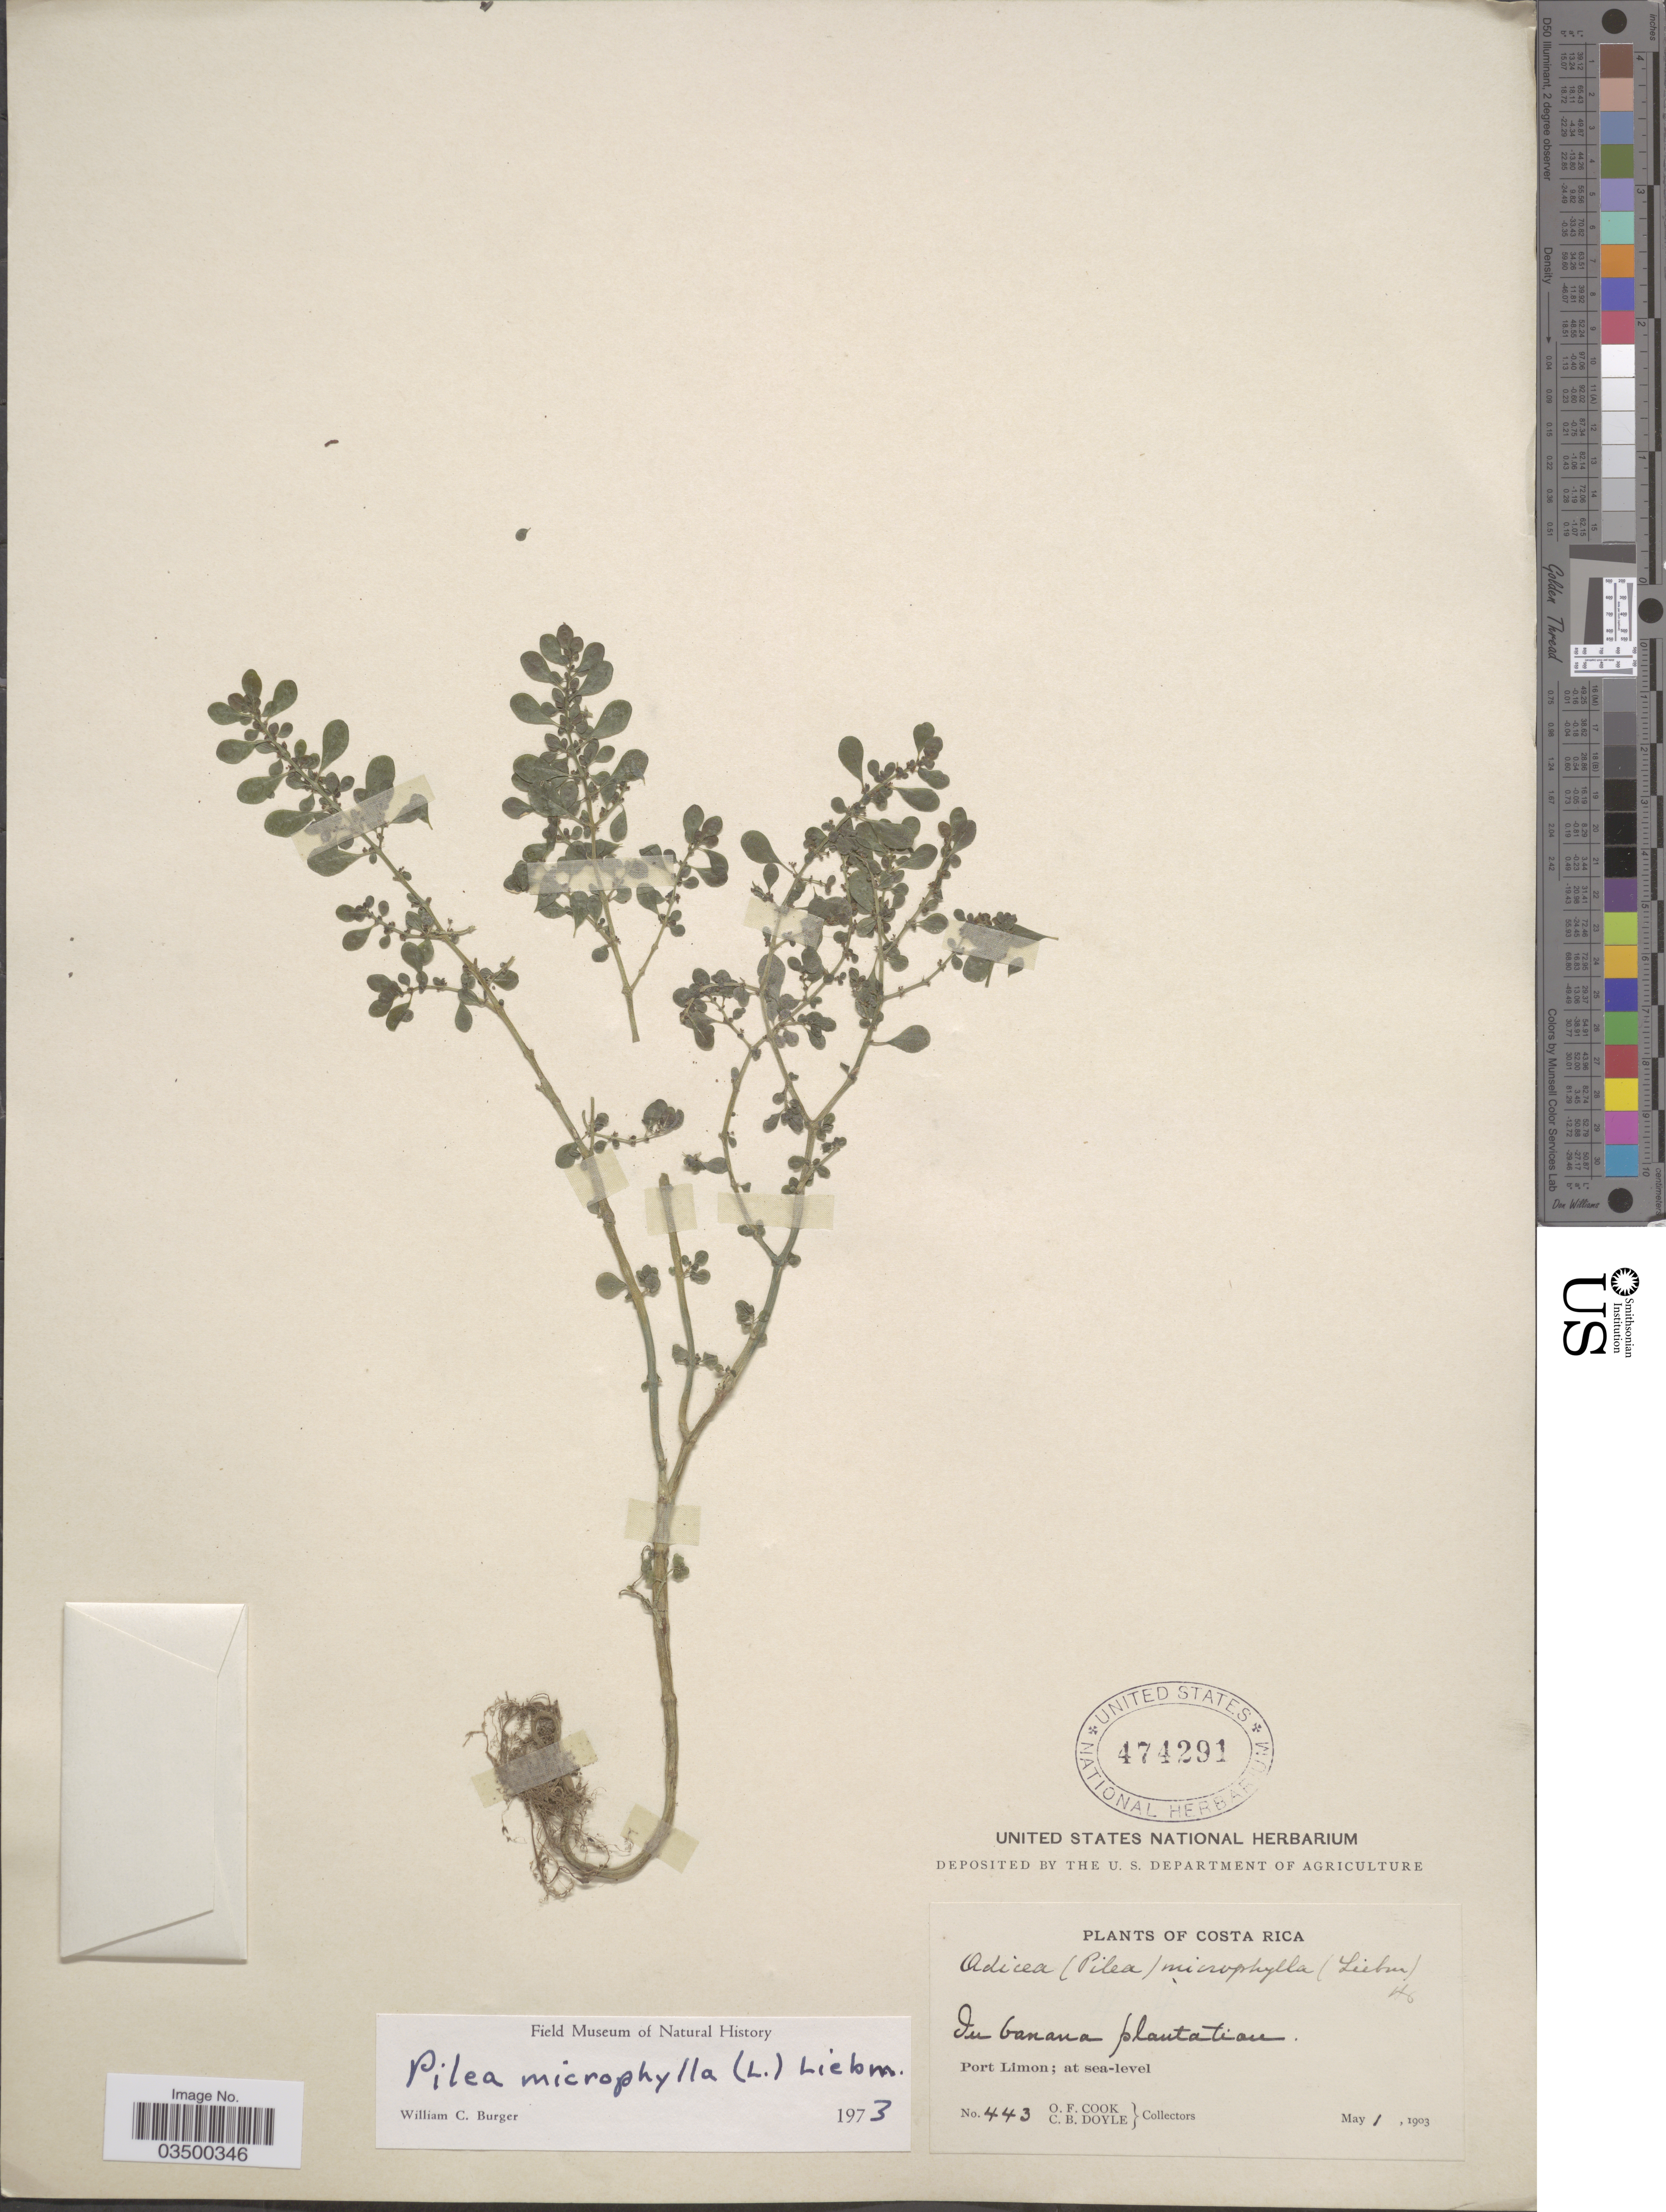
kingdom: Plantae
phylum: Tracheophyta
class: Magnoliopsida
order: Rosales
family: Urticaceae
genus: Pilea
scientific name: Pilea microphylla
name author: (L.) Liebm.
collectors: O. F. Cook & C. Doyle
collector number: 443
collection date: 1903-05-01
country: Costa Rica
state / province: Limón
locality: In banana plantation. Port Limon.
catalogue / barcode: US 474291